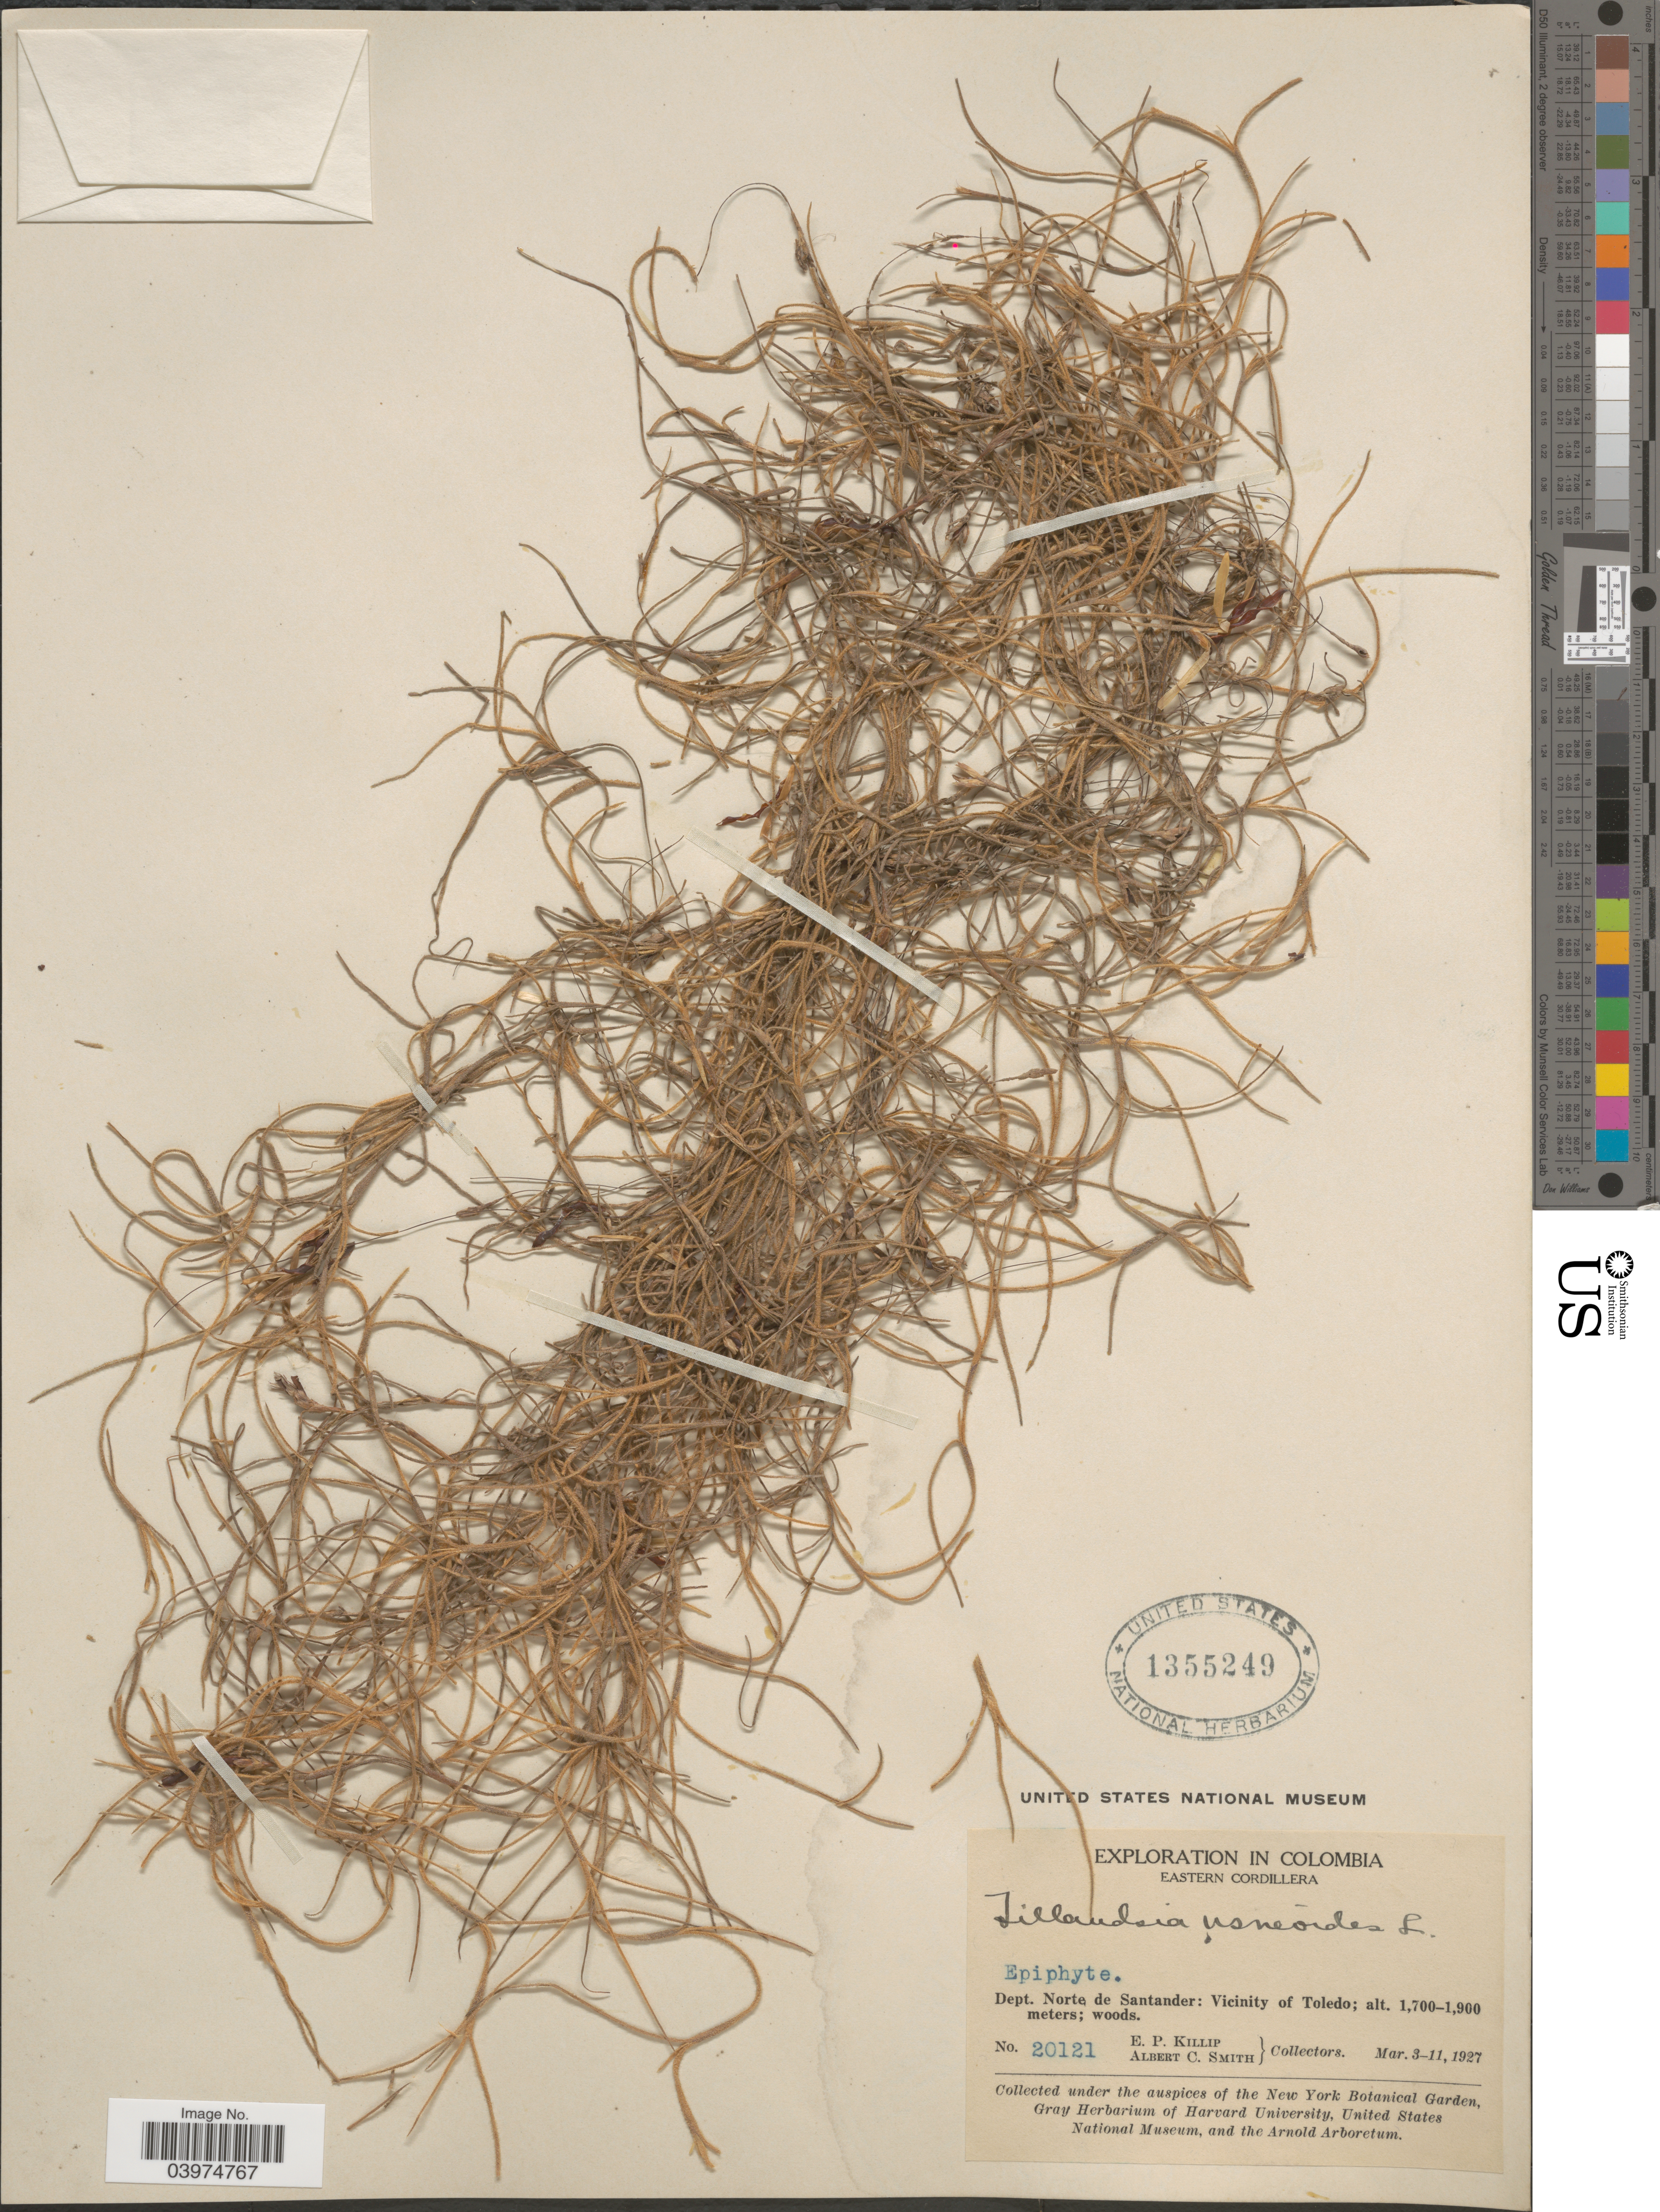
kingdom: Plantae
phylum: Tracheophyta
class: Liliopsida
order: Poales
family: Bromeliaceae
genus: Tillandsia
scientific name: Tillandsia usneoides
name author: (L.) L.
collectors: E. P. Killip & A. C. Smith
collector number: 20121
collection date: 1927-03-03/1927-03-11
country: Colombia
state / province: Norte de Santander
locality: Exploration in Colombia. Eastern Cordillera. Dept. Norte de Santander: Vicinity of Toledo.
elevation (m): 1700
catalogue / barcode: US 1355249